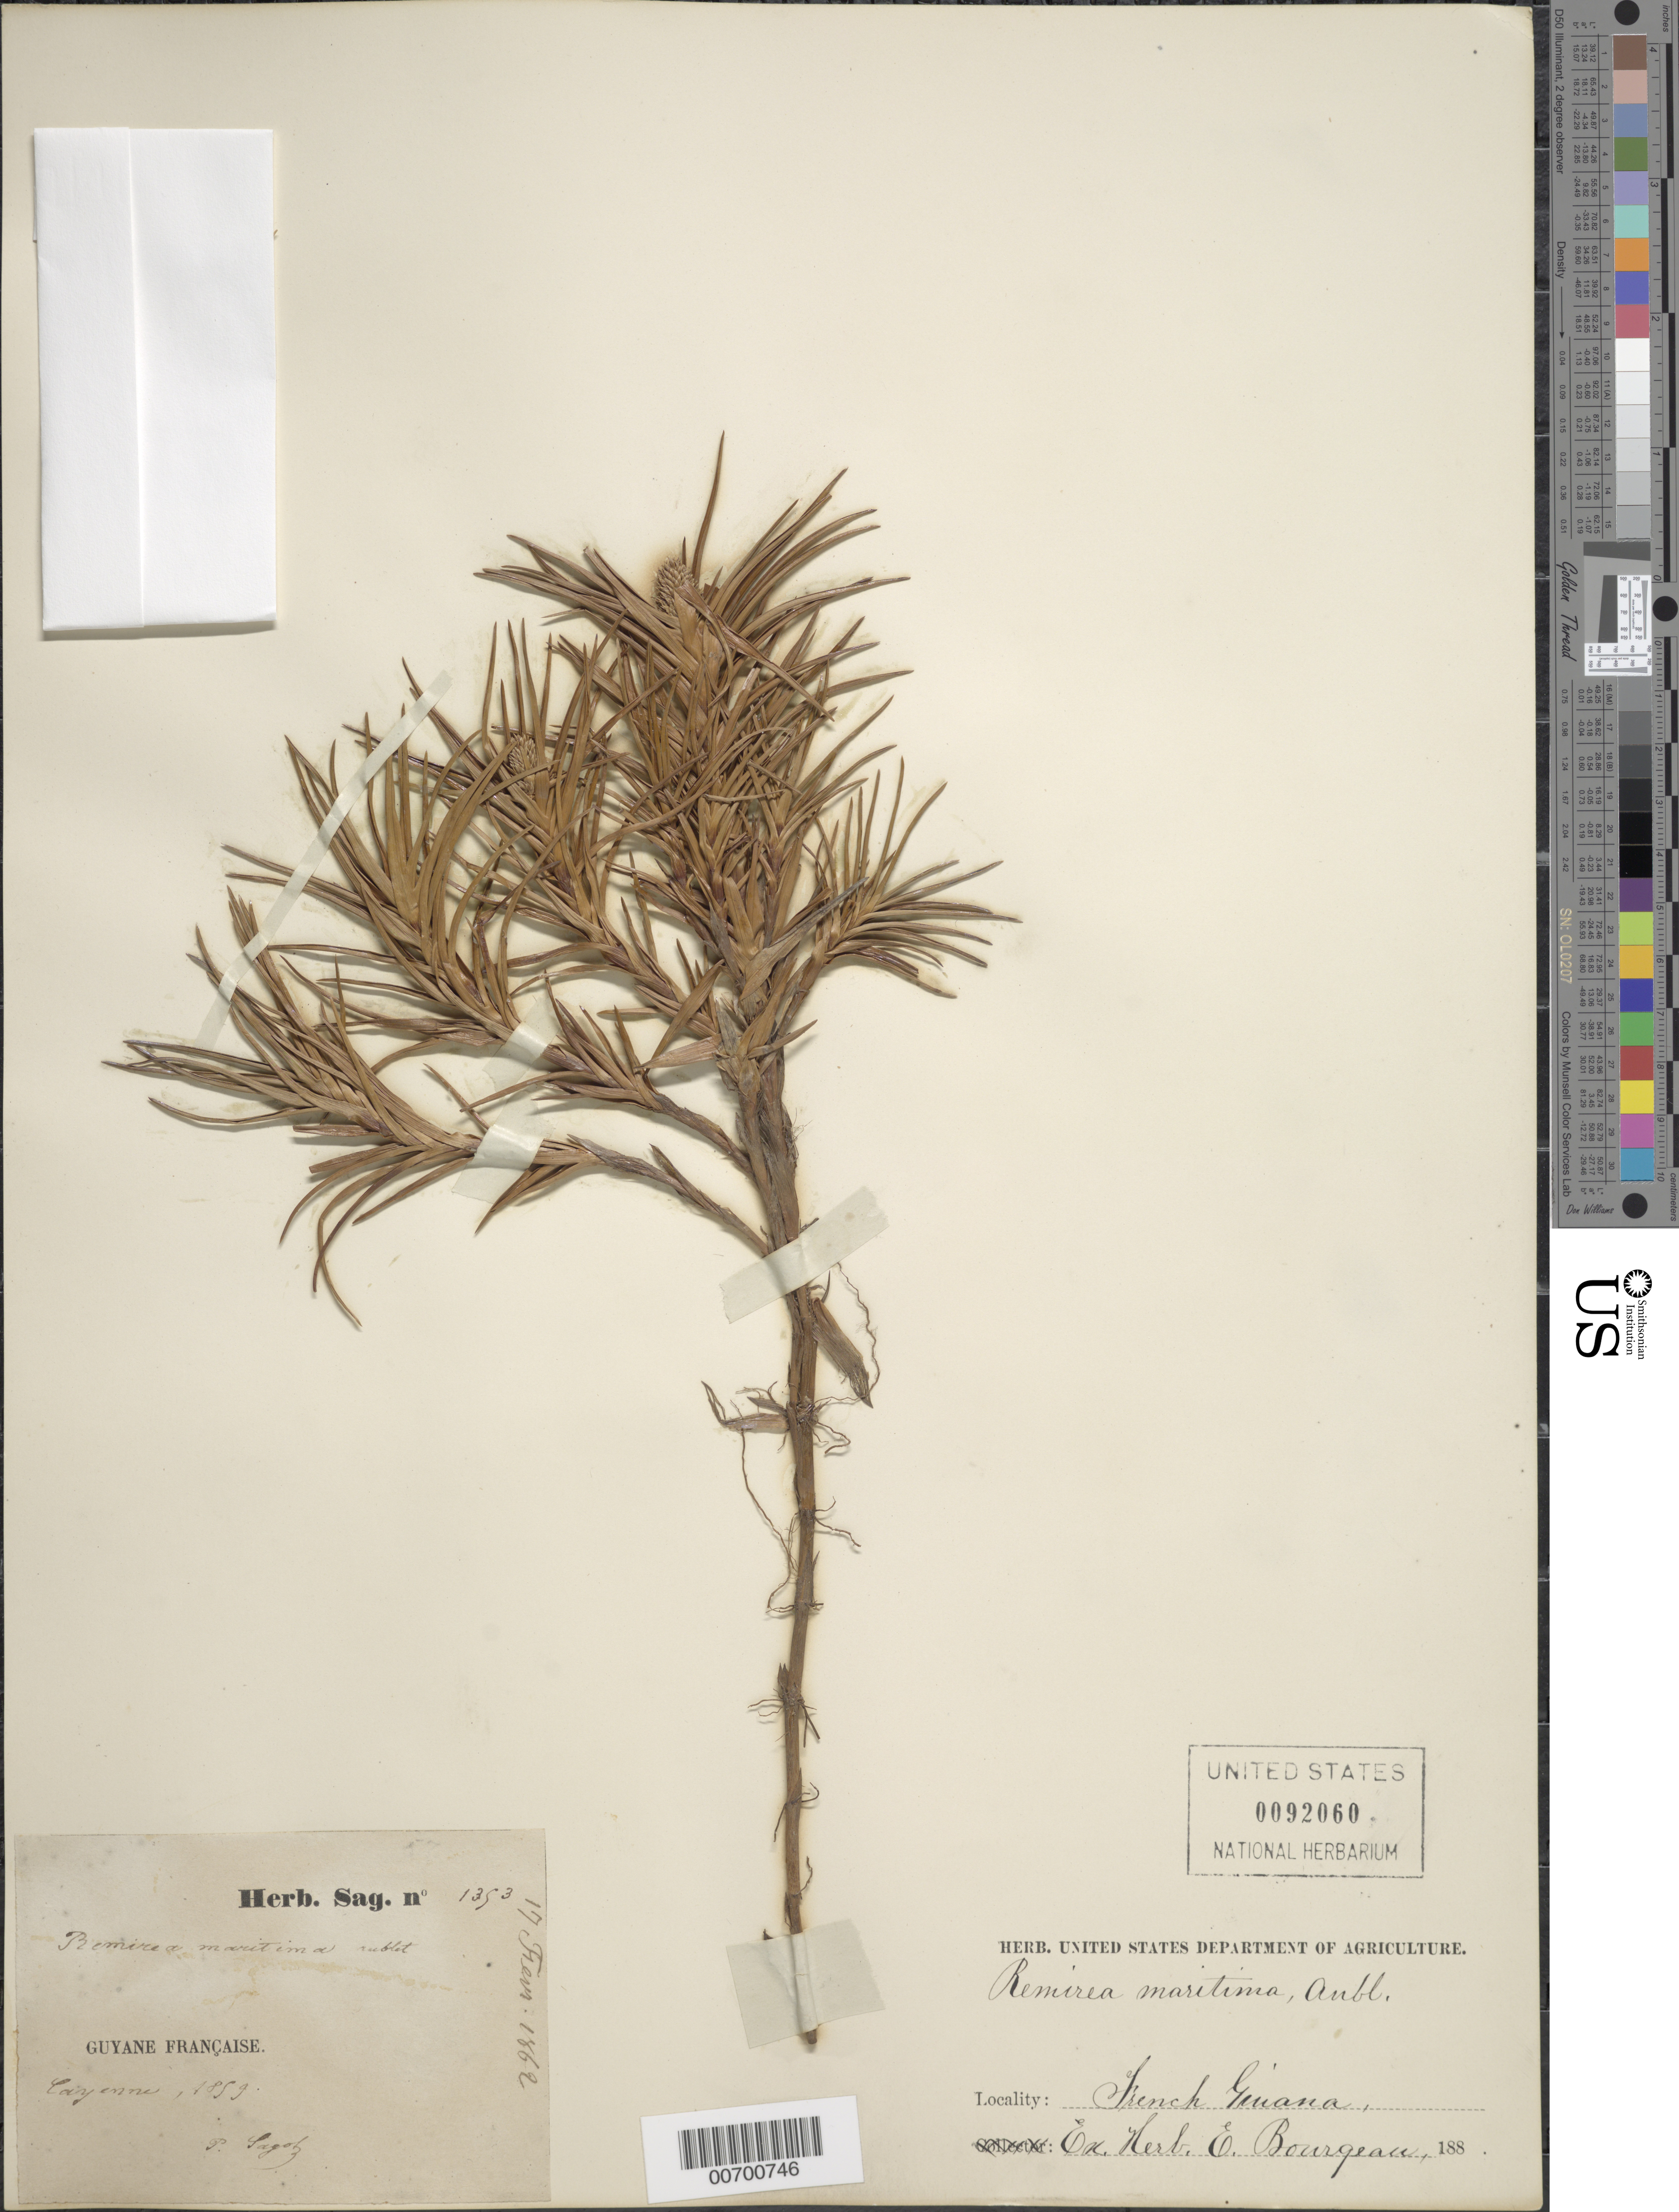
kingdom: Plantae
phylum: Tracheophyta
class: Liliopsida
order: Poales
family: Cyperaceae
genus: Cyperus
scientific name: Cyperus pedunculatus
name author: (R. Br.) J. Kern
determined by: Strong, Mark T., (BOT), Smithsonian Institution - National Museum of Natural History (UNITED STATES)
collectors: P. A. Sagot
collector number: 1353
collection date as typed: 17 February 1862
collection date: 1862-02-17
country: French Guiana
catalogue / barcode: US 92060